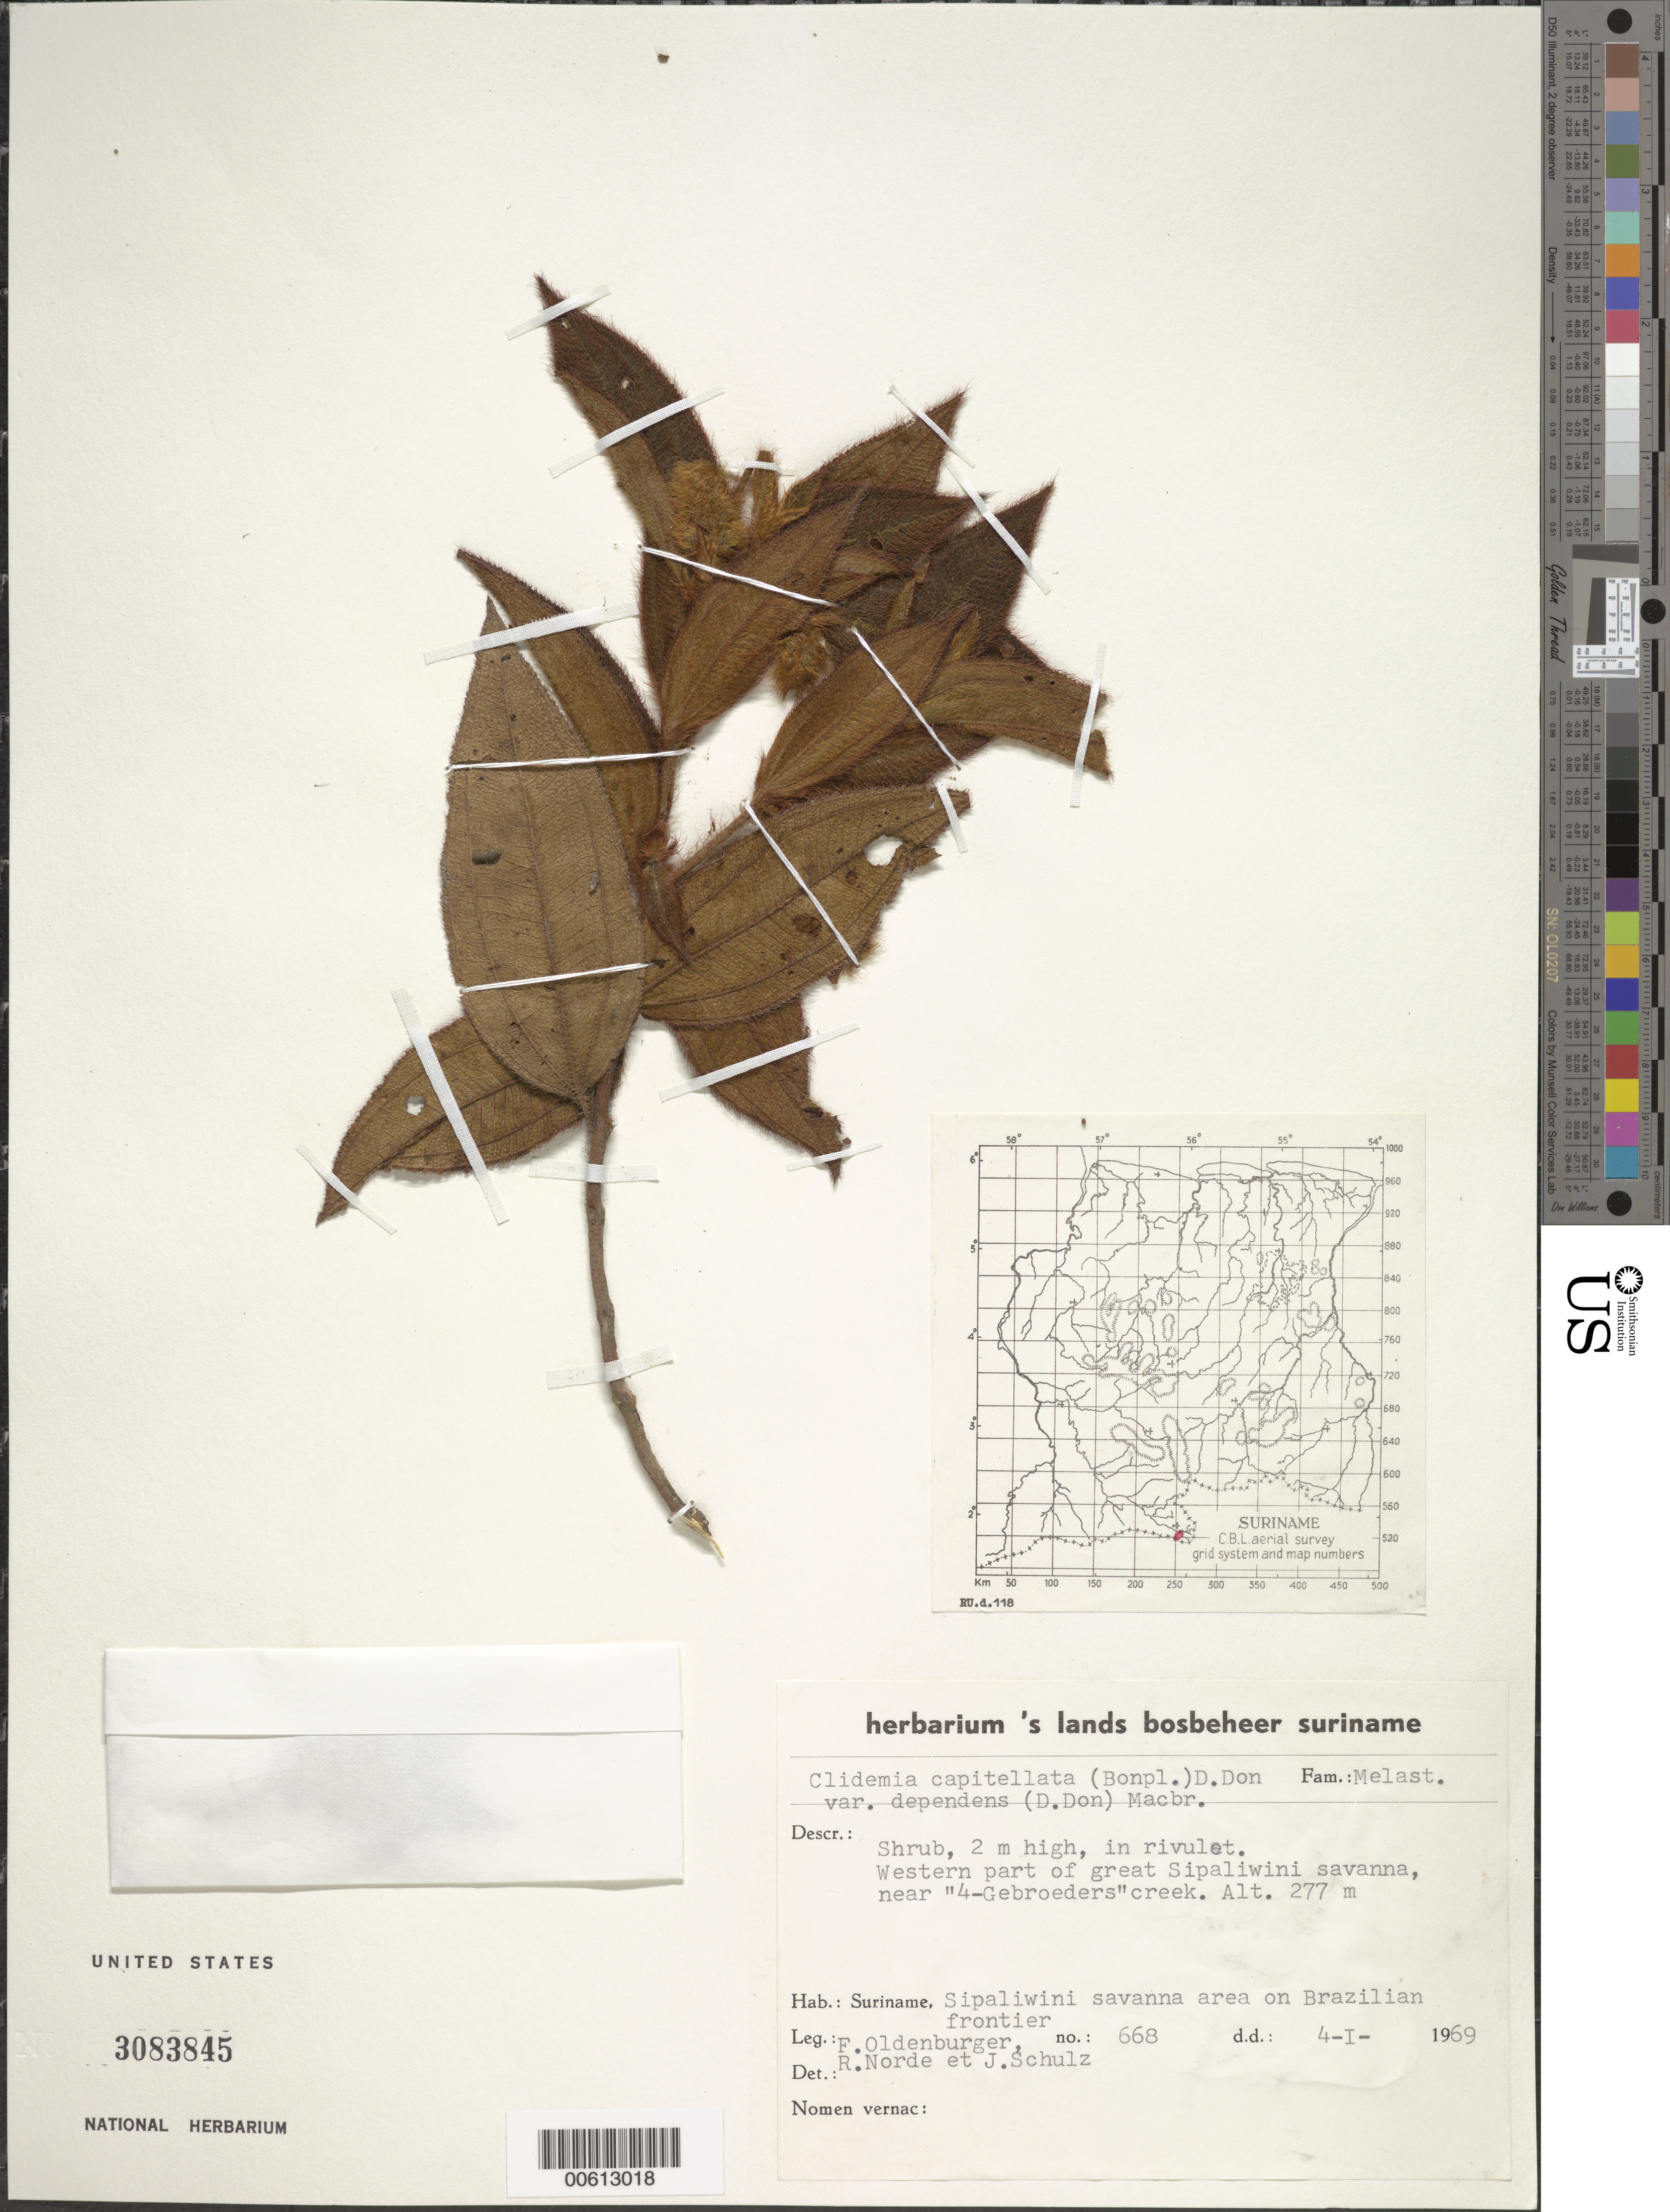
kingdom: Plantae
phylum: Tracheophyta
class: Magnoliopsida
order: Myrtales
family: Melastomataceae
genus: Clidemia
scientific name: Clidemia capitellata var. dependens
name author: (Pav. & D. Don) J.F. Macbr.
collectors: F. Oldenburger, R. Norde & J. P. Schulz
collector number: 668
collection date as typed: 4-Jan-69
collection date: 1969-01-04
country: Suriname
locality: Sipaliwini Savanna, Brazilian frontier, western part of savanna near "4-Gebroeders" creek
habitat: Savanna, in rivulet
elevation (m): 277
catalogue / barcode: US 3083845